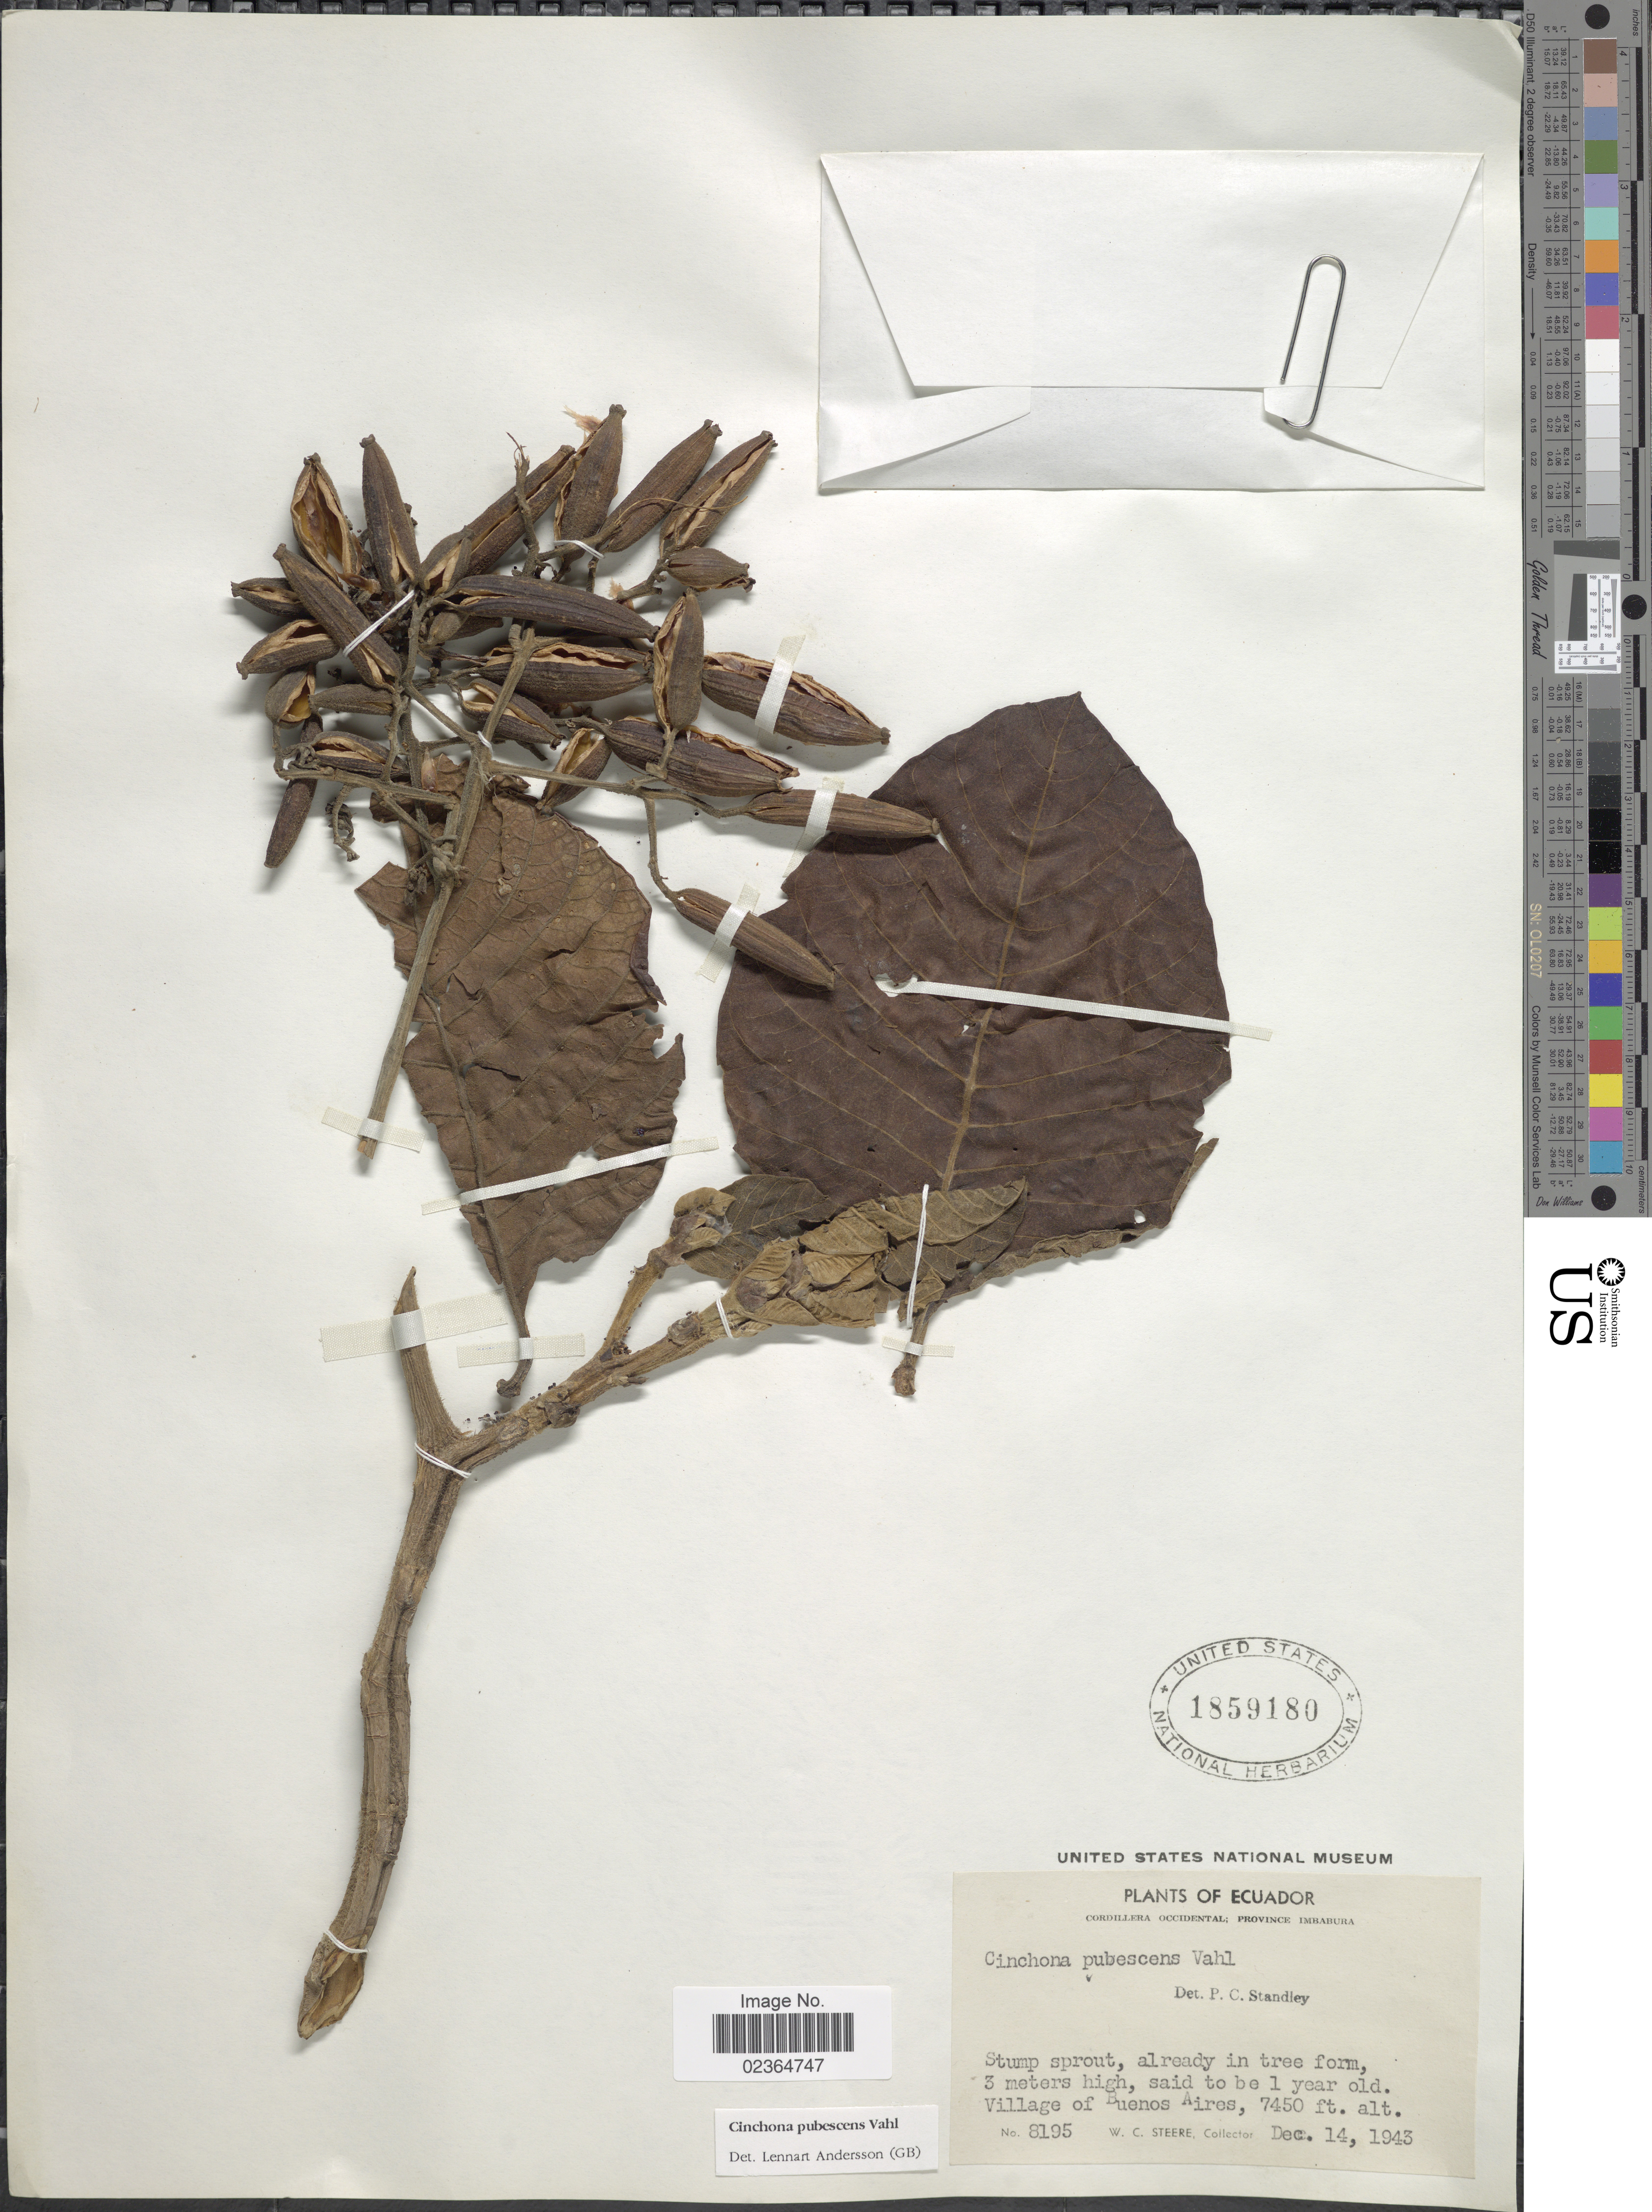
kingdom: Plantae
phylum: Tracheophyta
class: Magnoliopsida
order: Gentianales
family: Rubiaceae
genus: Cinchona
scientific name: Cinchona pubescens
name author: Vahl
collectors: W. C. Steele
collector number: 8195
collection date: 1943-12-14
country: Ecuador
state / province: Imbabura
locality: Cordillera Occidental. Village of Buenos Aires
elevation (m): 2271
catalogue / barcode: US 1859180